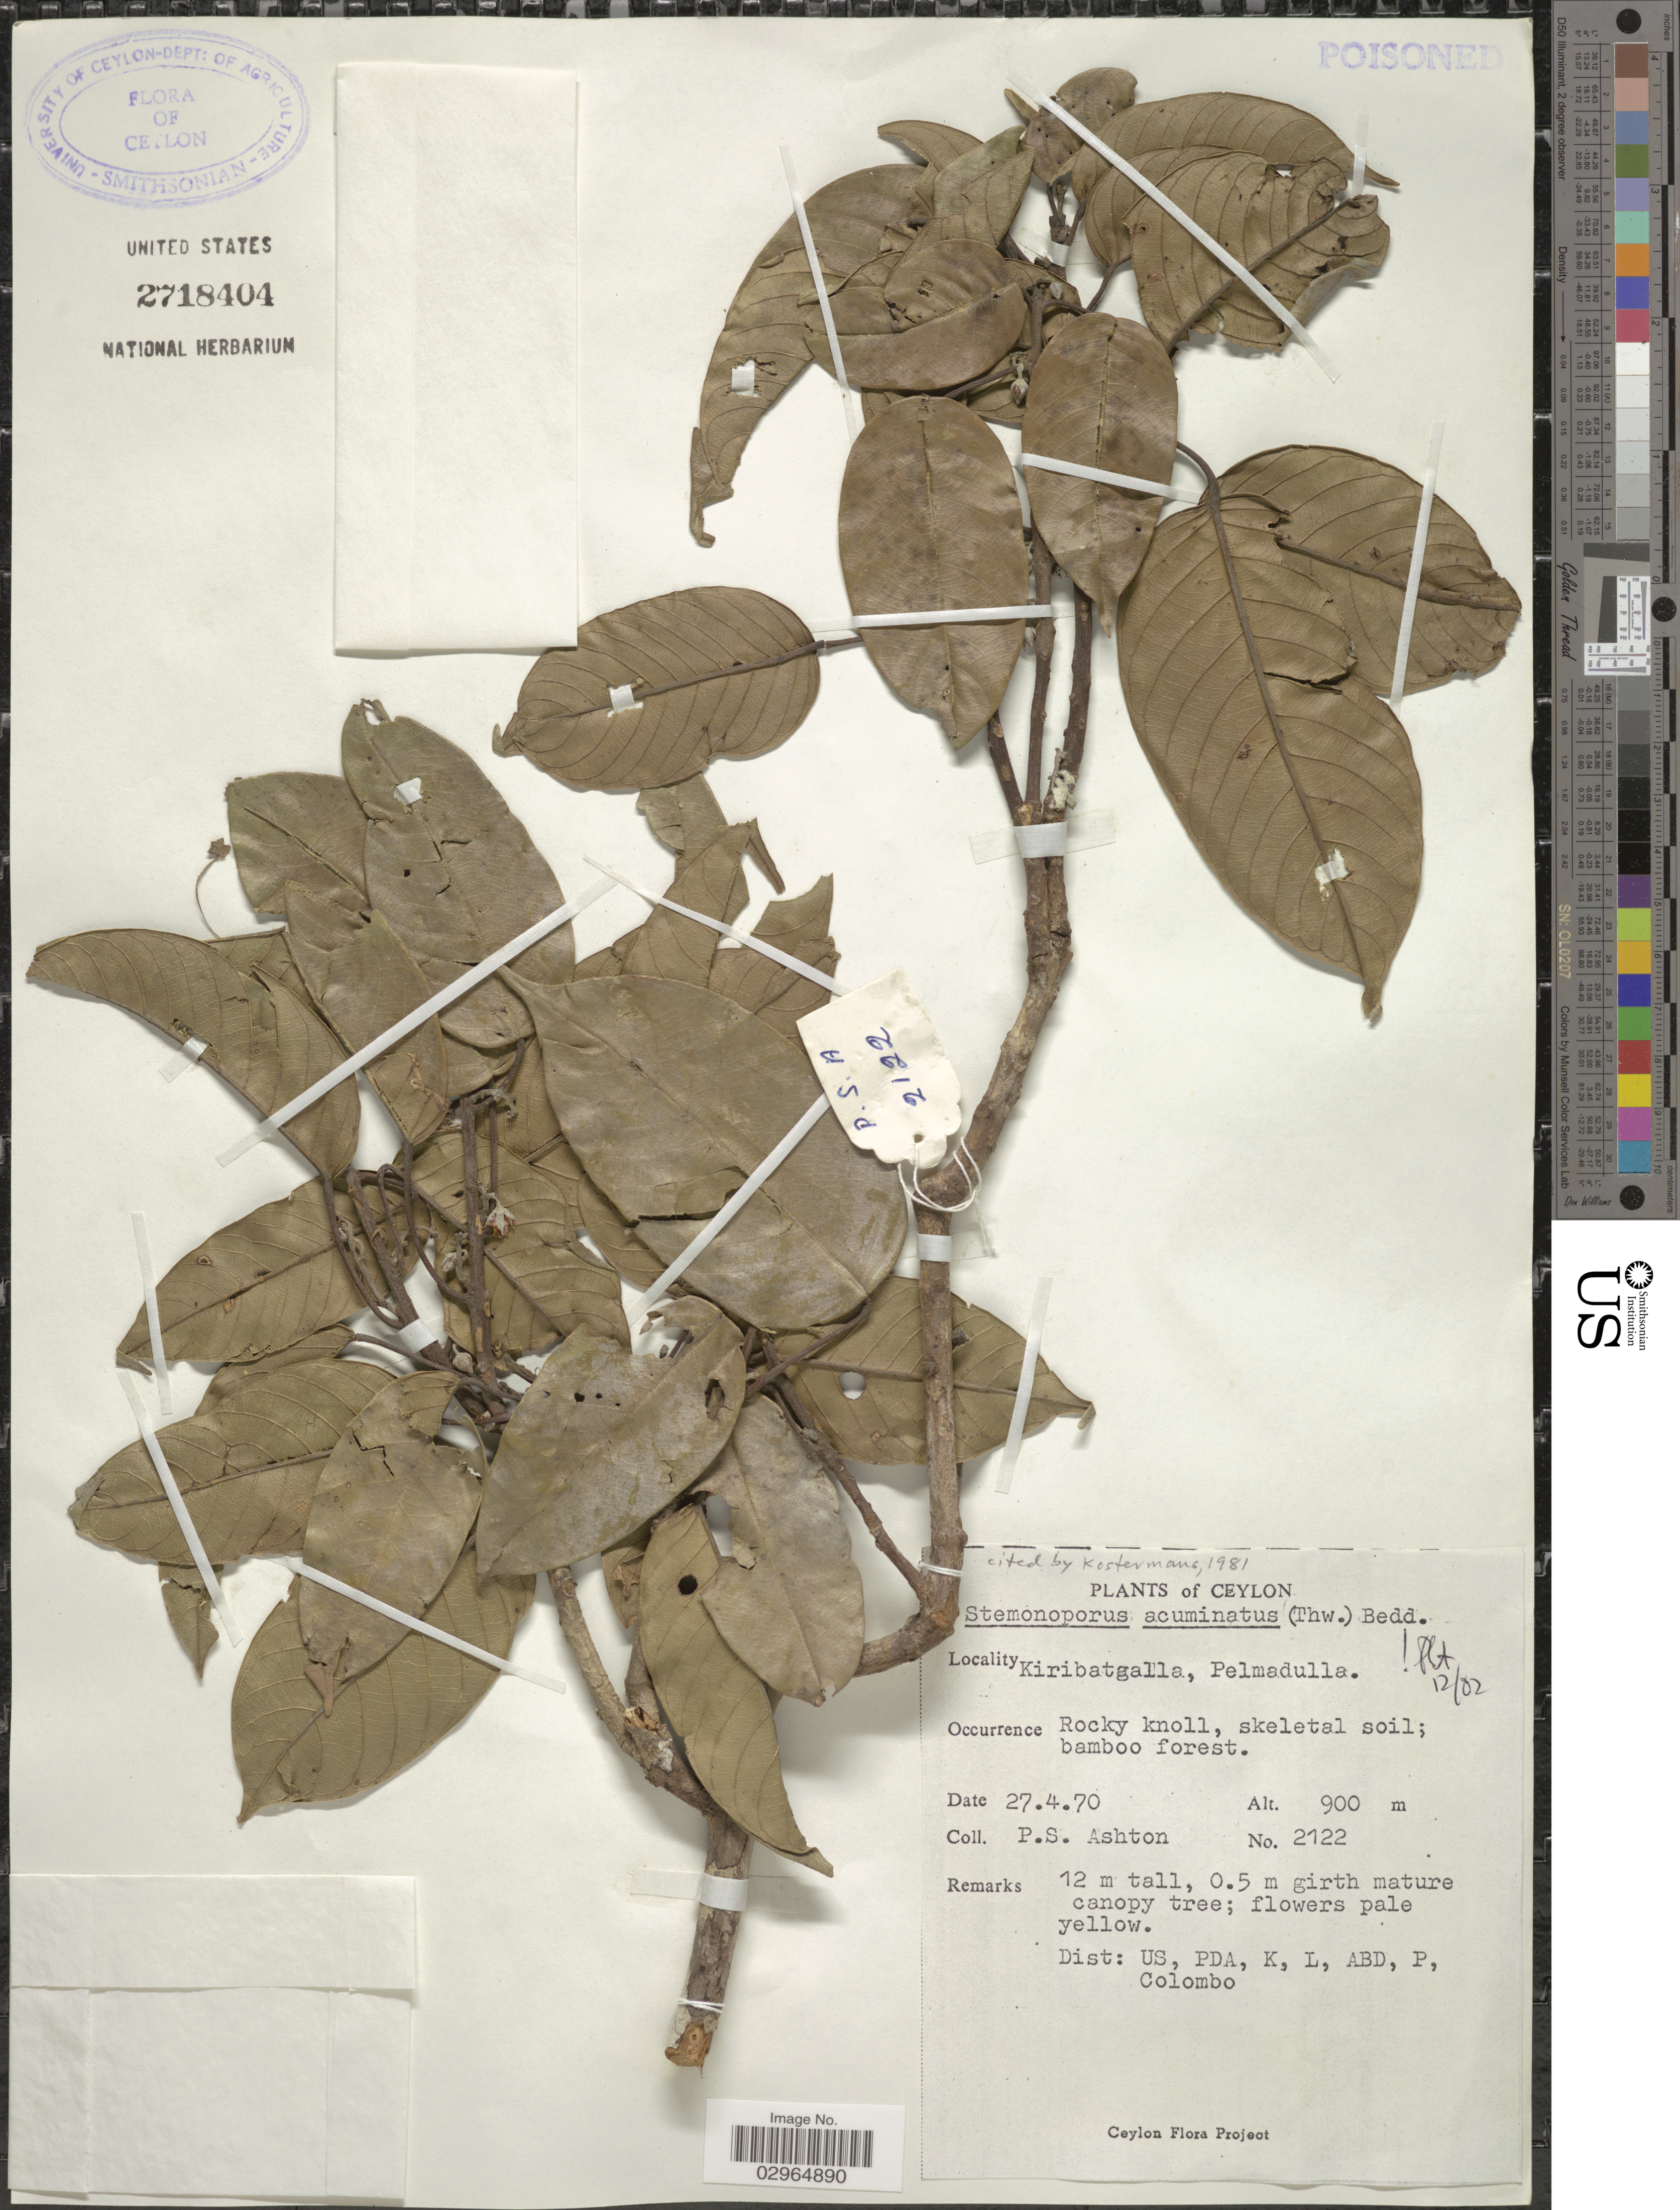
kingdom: Plantae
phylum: Tracheophyta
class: Magnoliopsida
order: Malvales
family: Dipterocarpaceae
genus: Stemonoporus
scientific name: Stemonoporus acuminatus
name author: (A. DC.) Bedd.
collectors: P. S. Ashton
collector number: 2122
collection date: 1970-04-27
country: Sri Lanka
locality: Ceylon. Kiribatgalla, Pelmadulla.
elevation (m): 900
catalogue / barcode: US 2718404